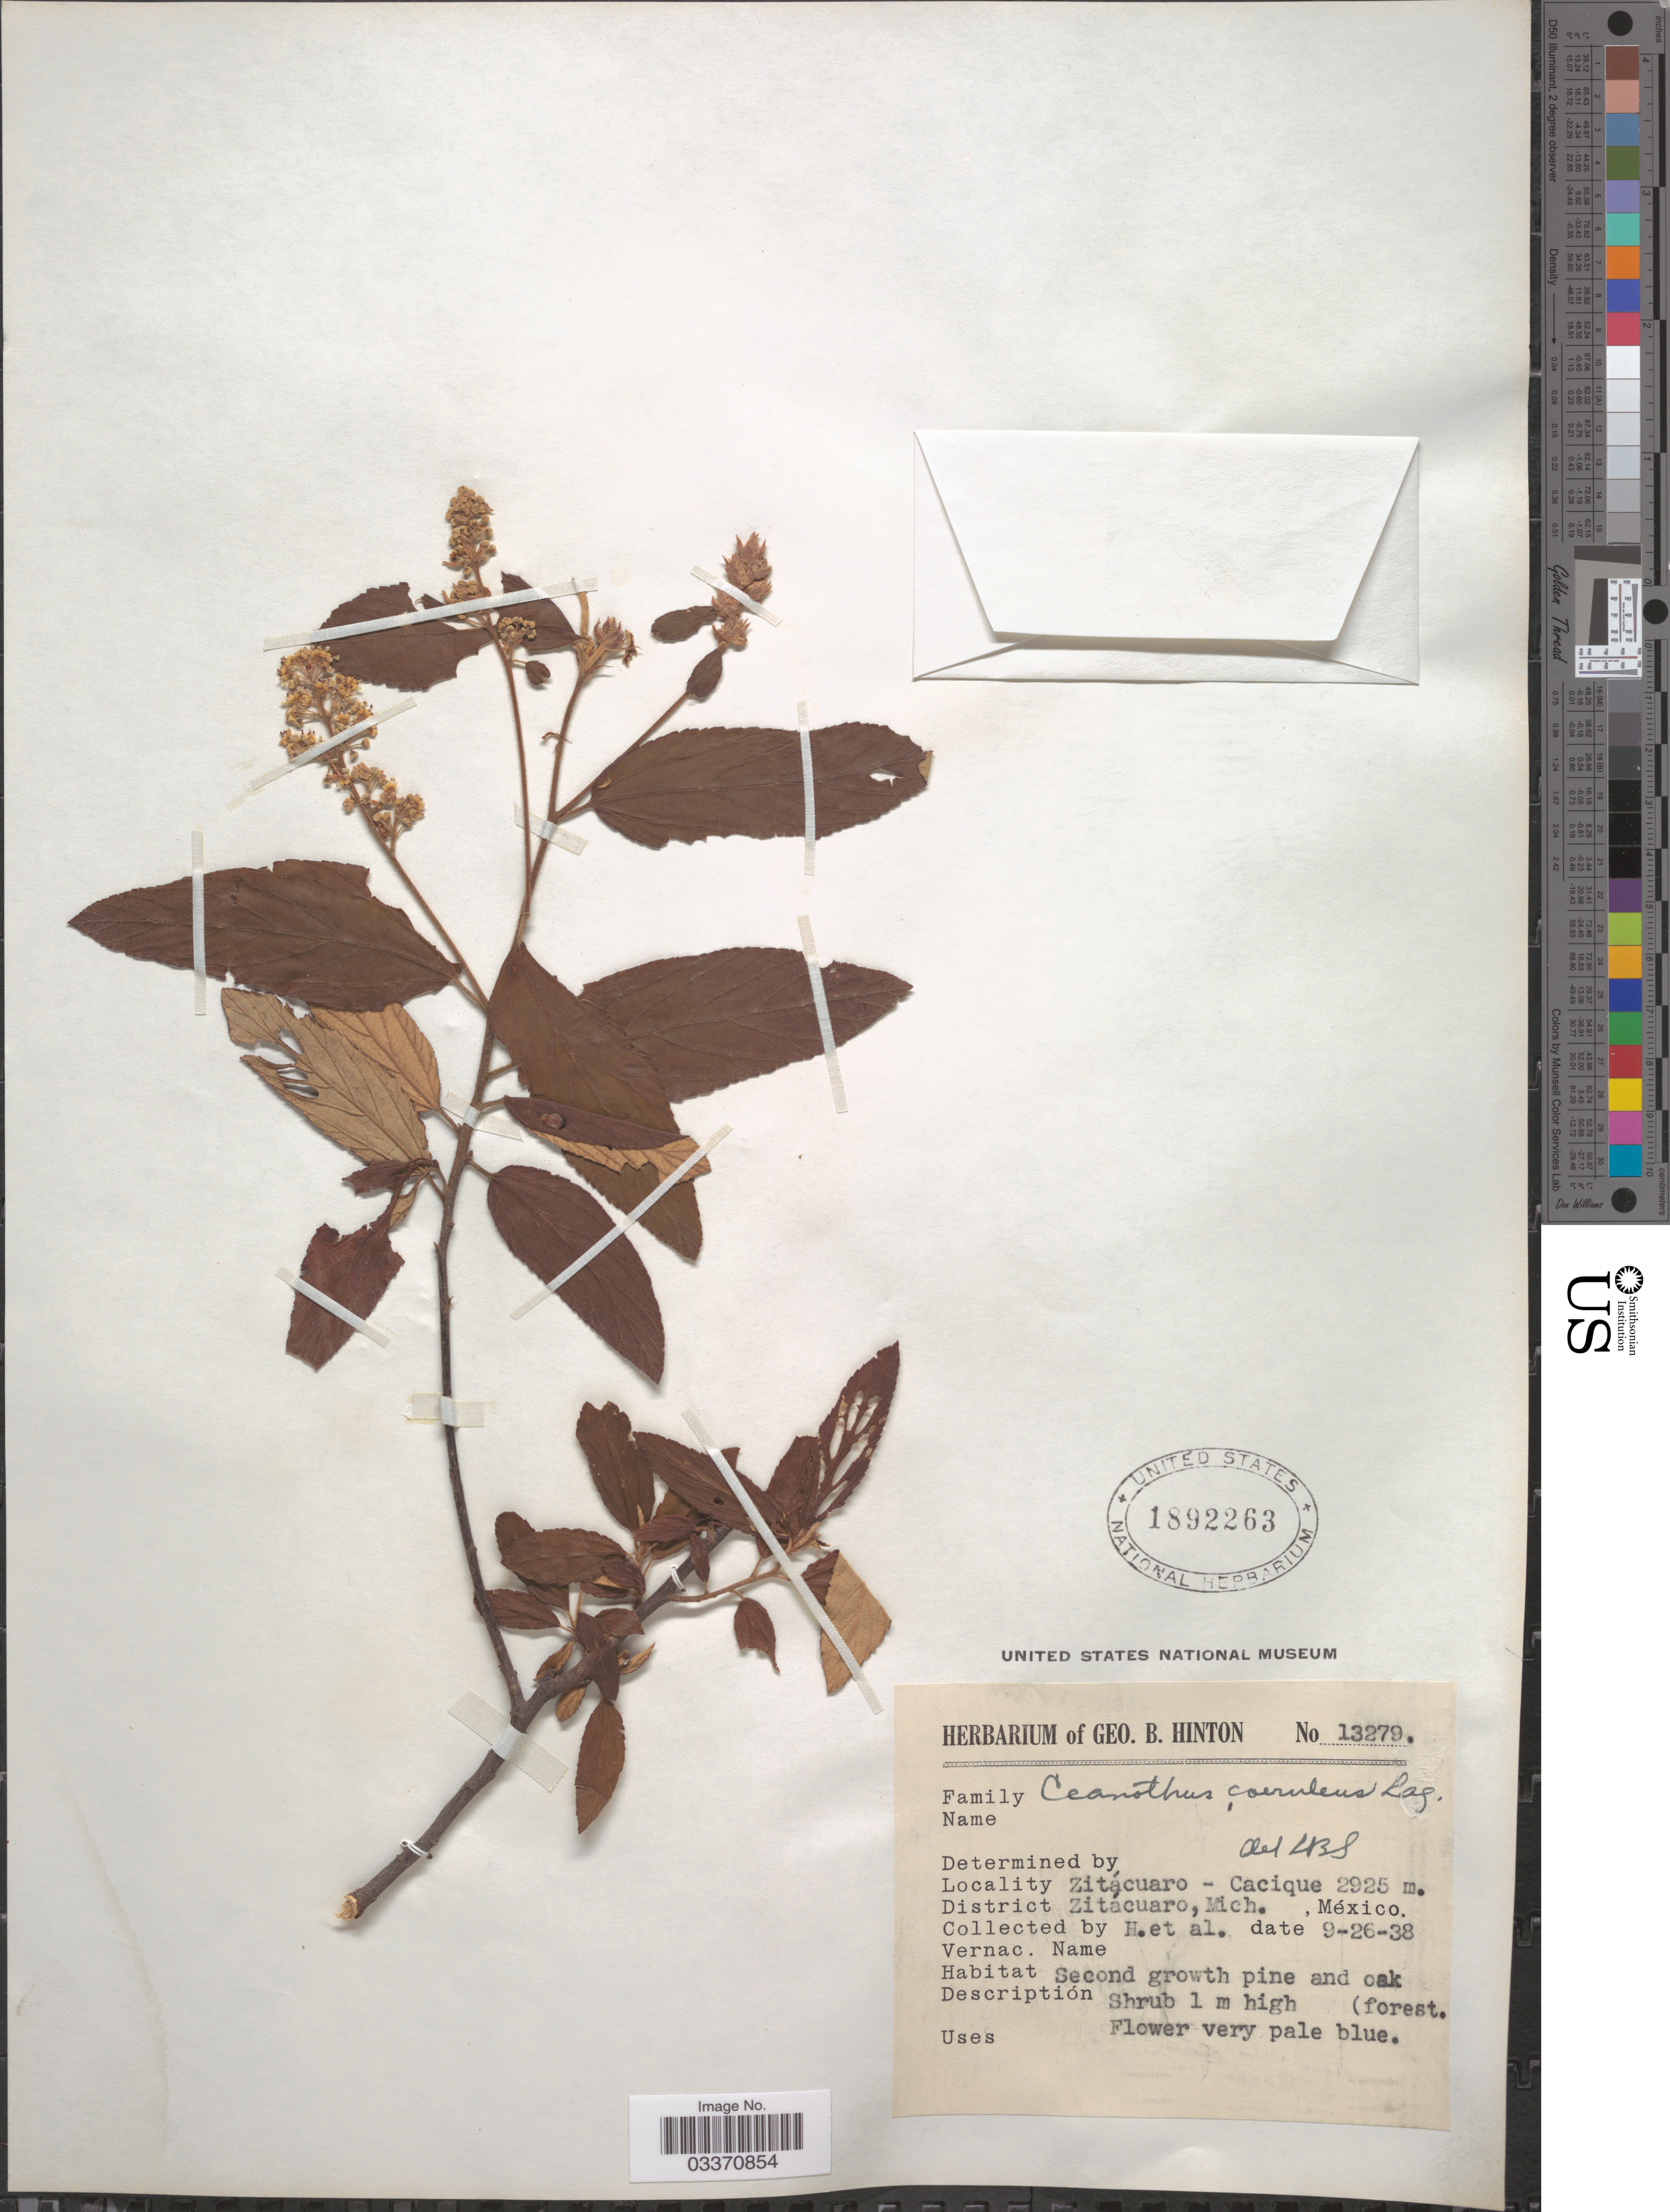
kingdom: Plantae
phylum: Tracheophyta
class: Magnoliopsida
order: Rosales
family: Rhamnaceae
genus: Ceanothus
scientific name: Ceanothus caeruleus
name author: Lag.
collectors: G. B. Hinton & et al.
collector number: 13279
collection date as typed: Transcribed d/m/y: 26/9/38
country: Mexico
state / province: Michoacán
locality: Zitácuaro - Cacique. District Zitácuaro.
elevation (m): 2925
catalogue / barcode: US 1892263